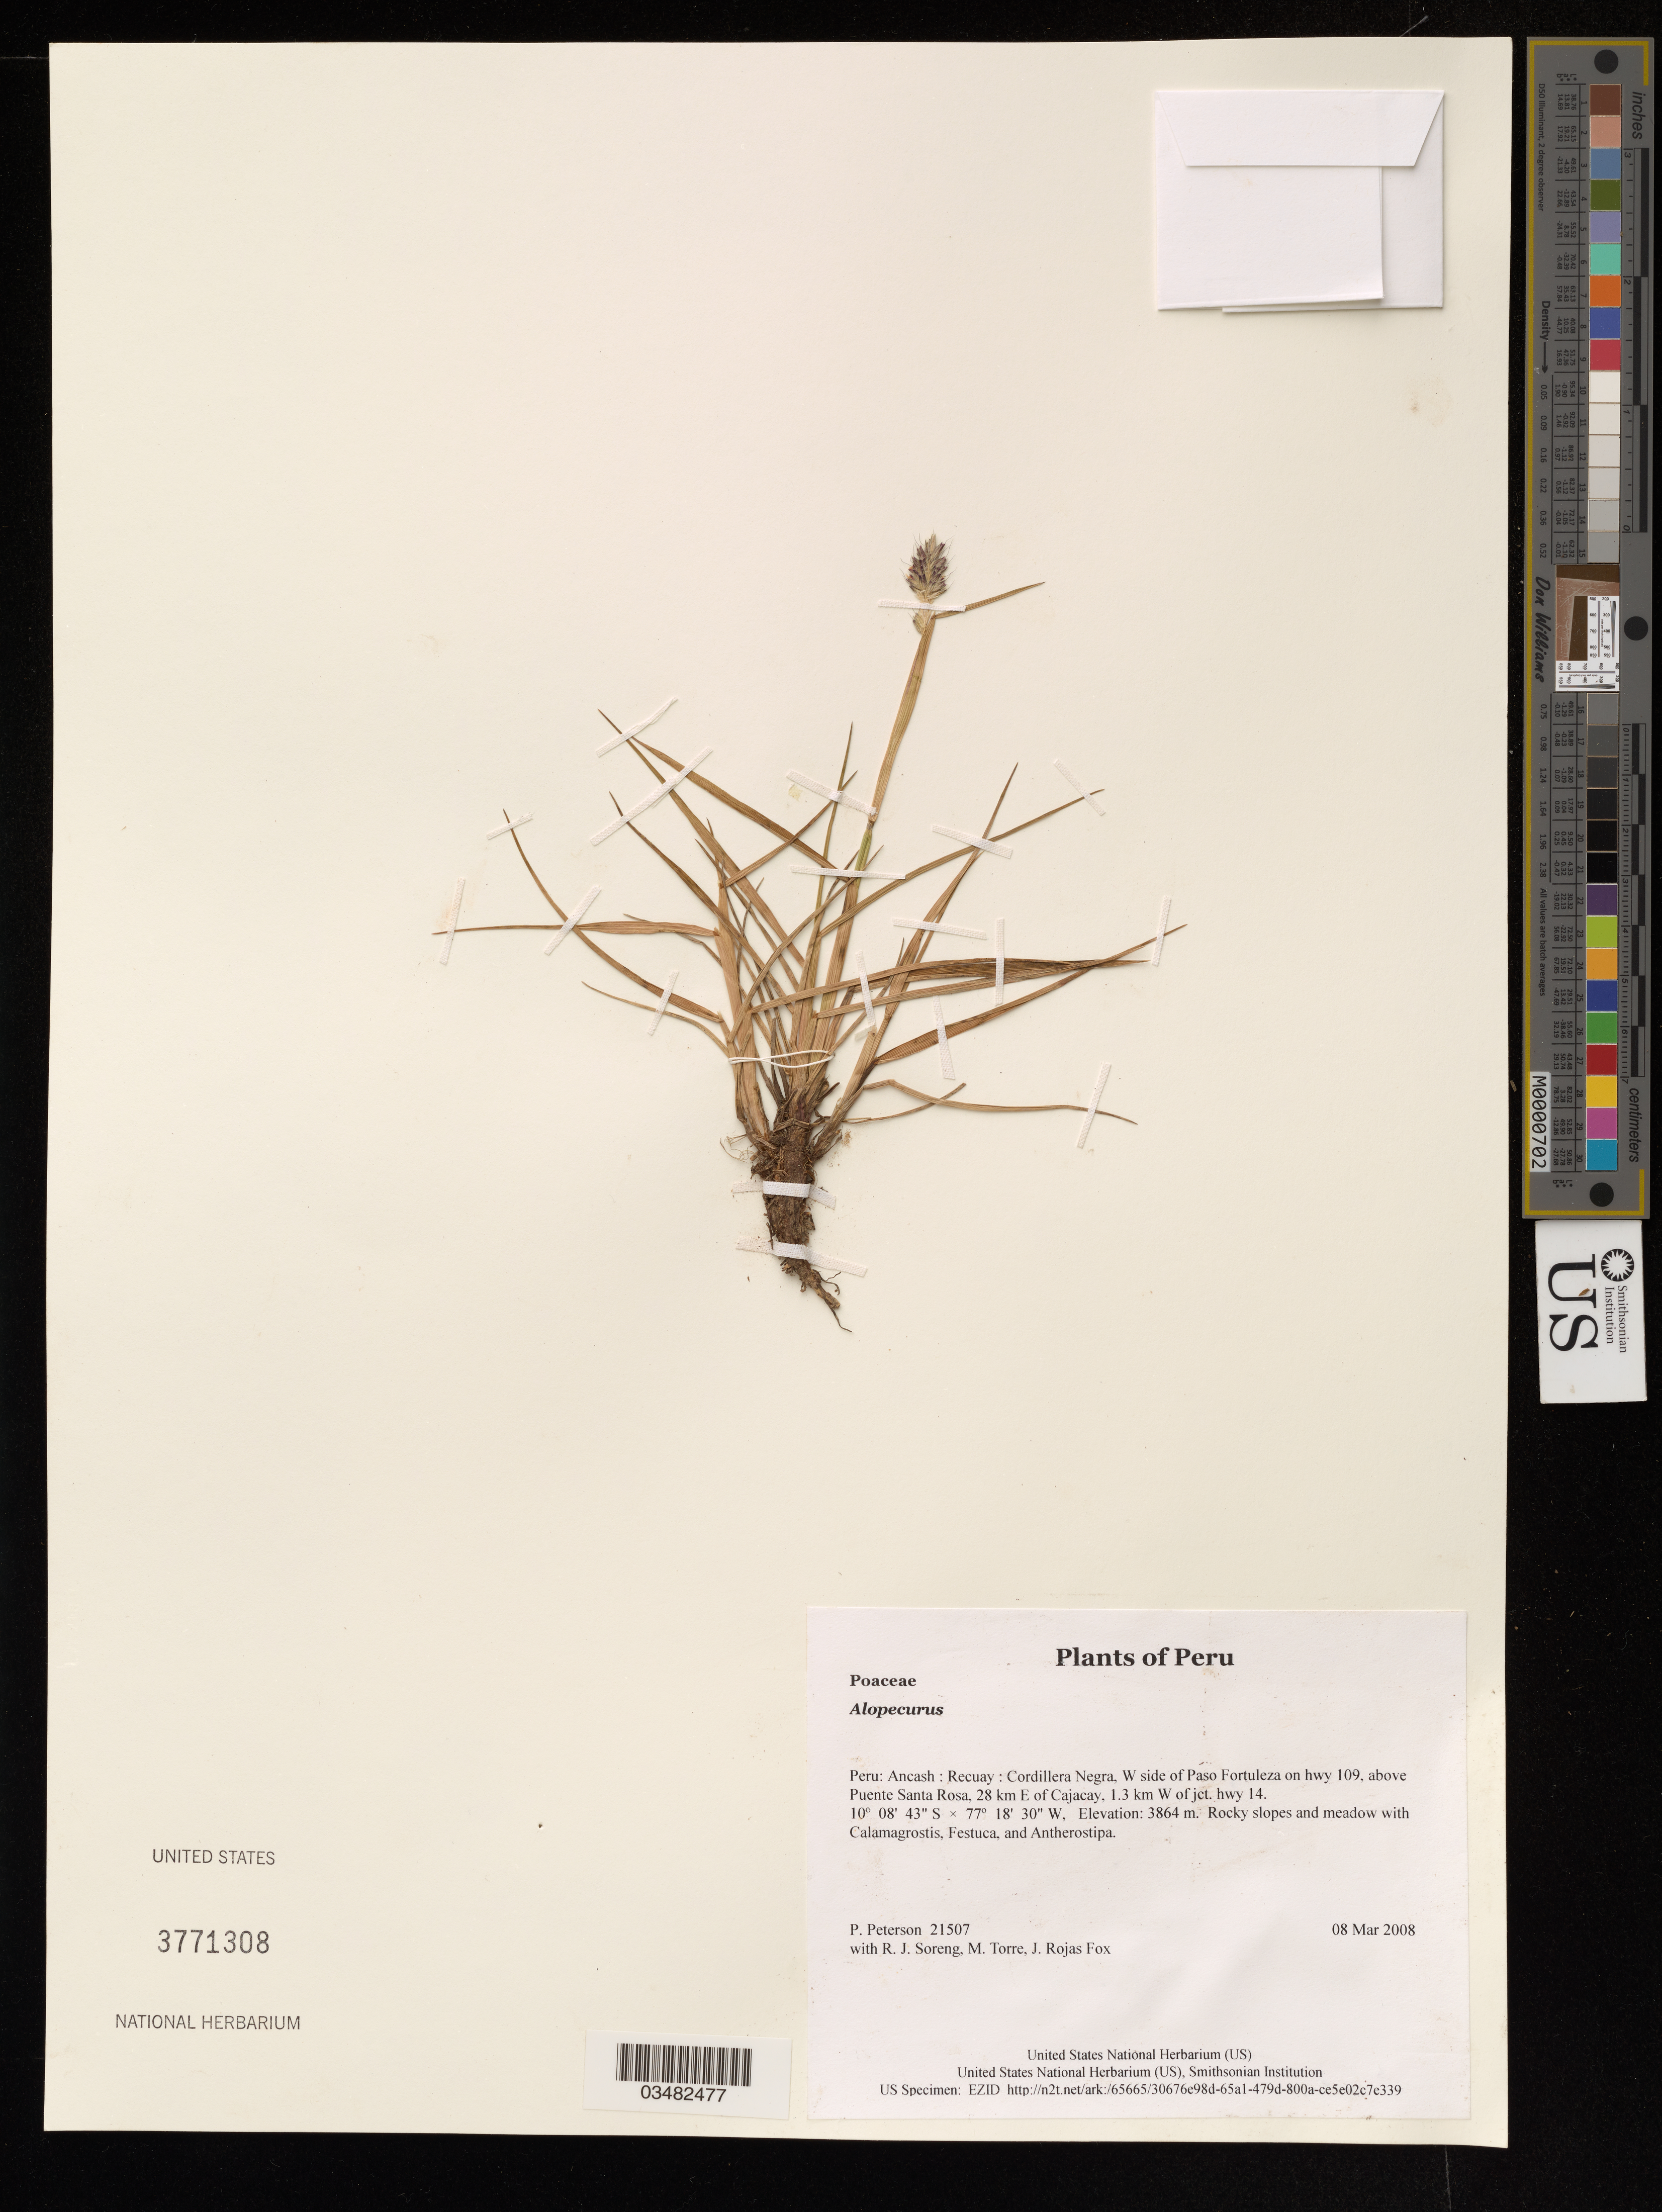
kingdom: Plantae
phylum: Tracheophyta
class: Liliopsida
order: Poales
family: Poaceae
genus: Alopecurus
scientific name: Alopecurus sp.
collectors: P. M. Peterson, R. J. Soreng, M. Torre & J. Rojas Fox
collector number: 21507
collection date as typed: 08 Mar 2008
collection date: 2008-03-08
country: Peru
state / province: Ancash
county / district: Recuay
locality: Cordillera Negra, W side of Paso Fortuleza on hwy 109, above Puente Santa Rosa, 28 km E of Cajacay, 1.3 km W of jct. hwy 14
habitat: Rocky slopes and meadow with Calamagrostis, Festuca, and Antherostipa.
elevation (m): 3864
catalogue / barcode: US 3771308